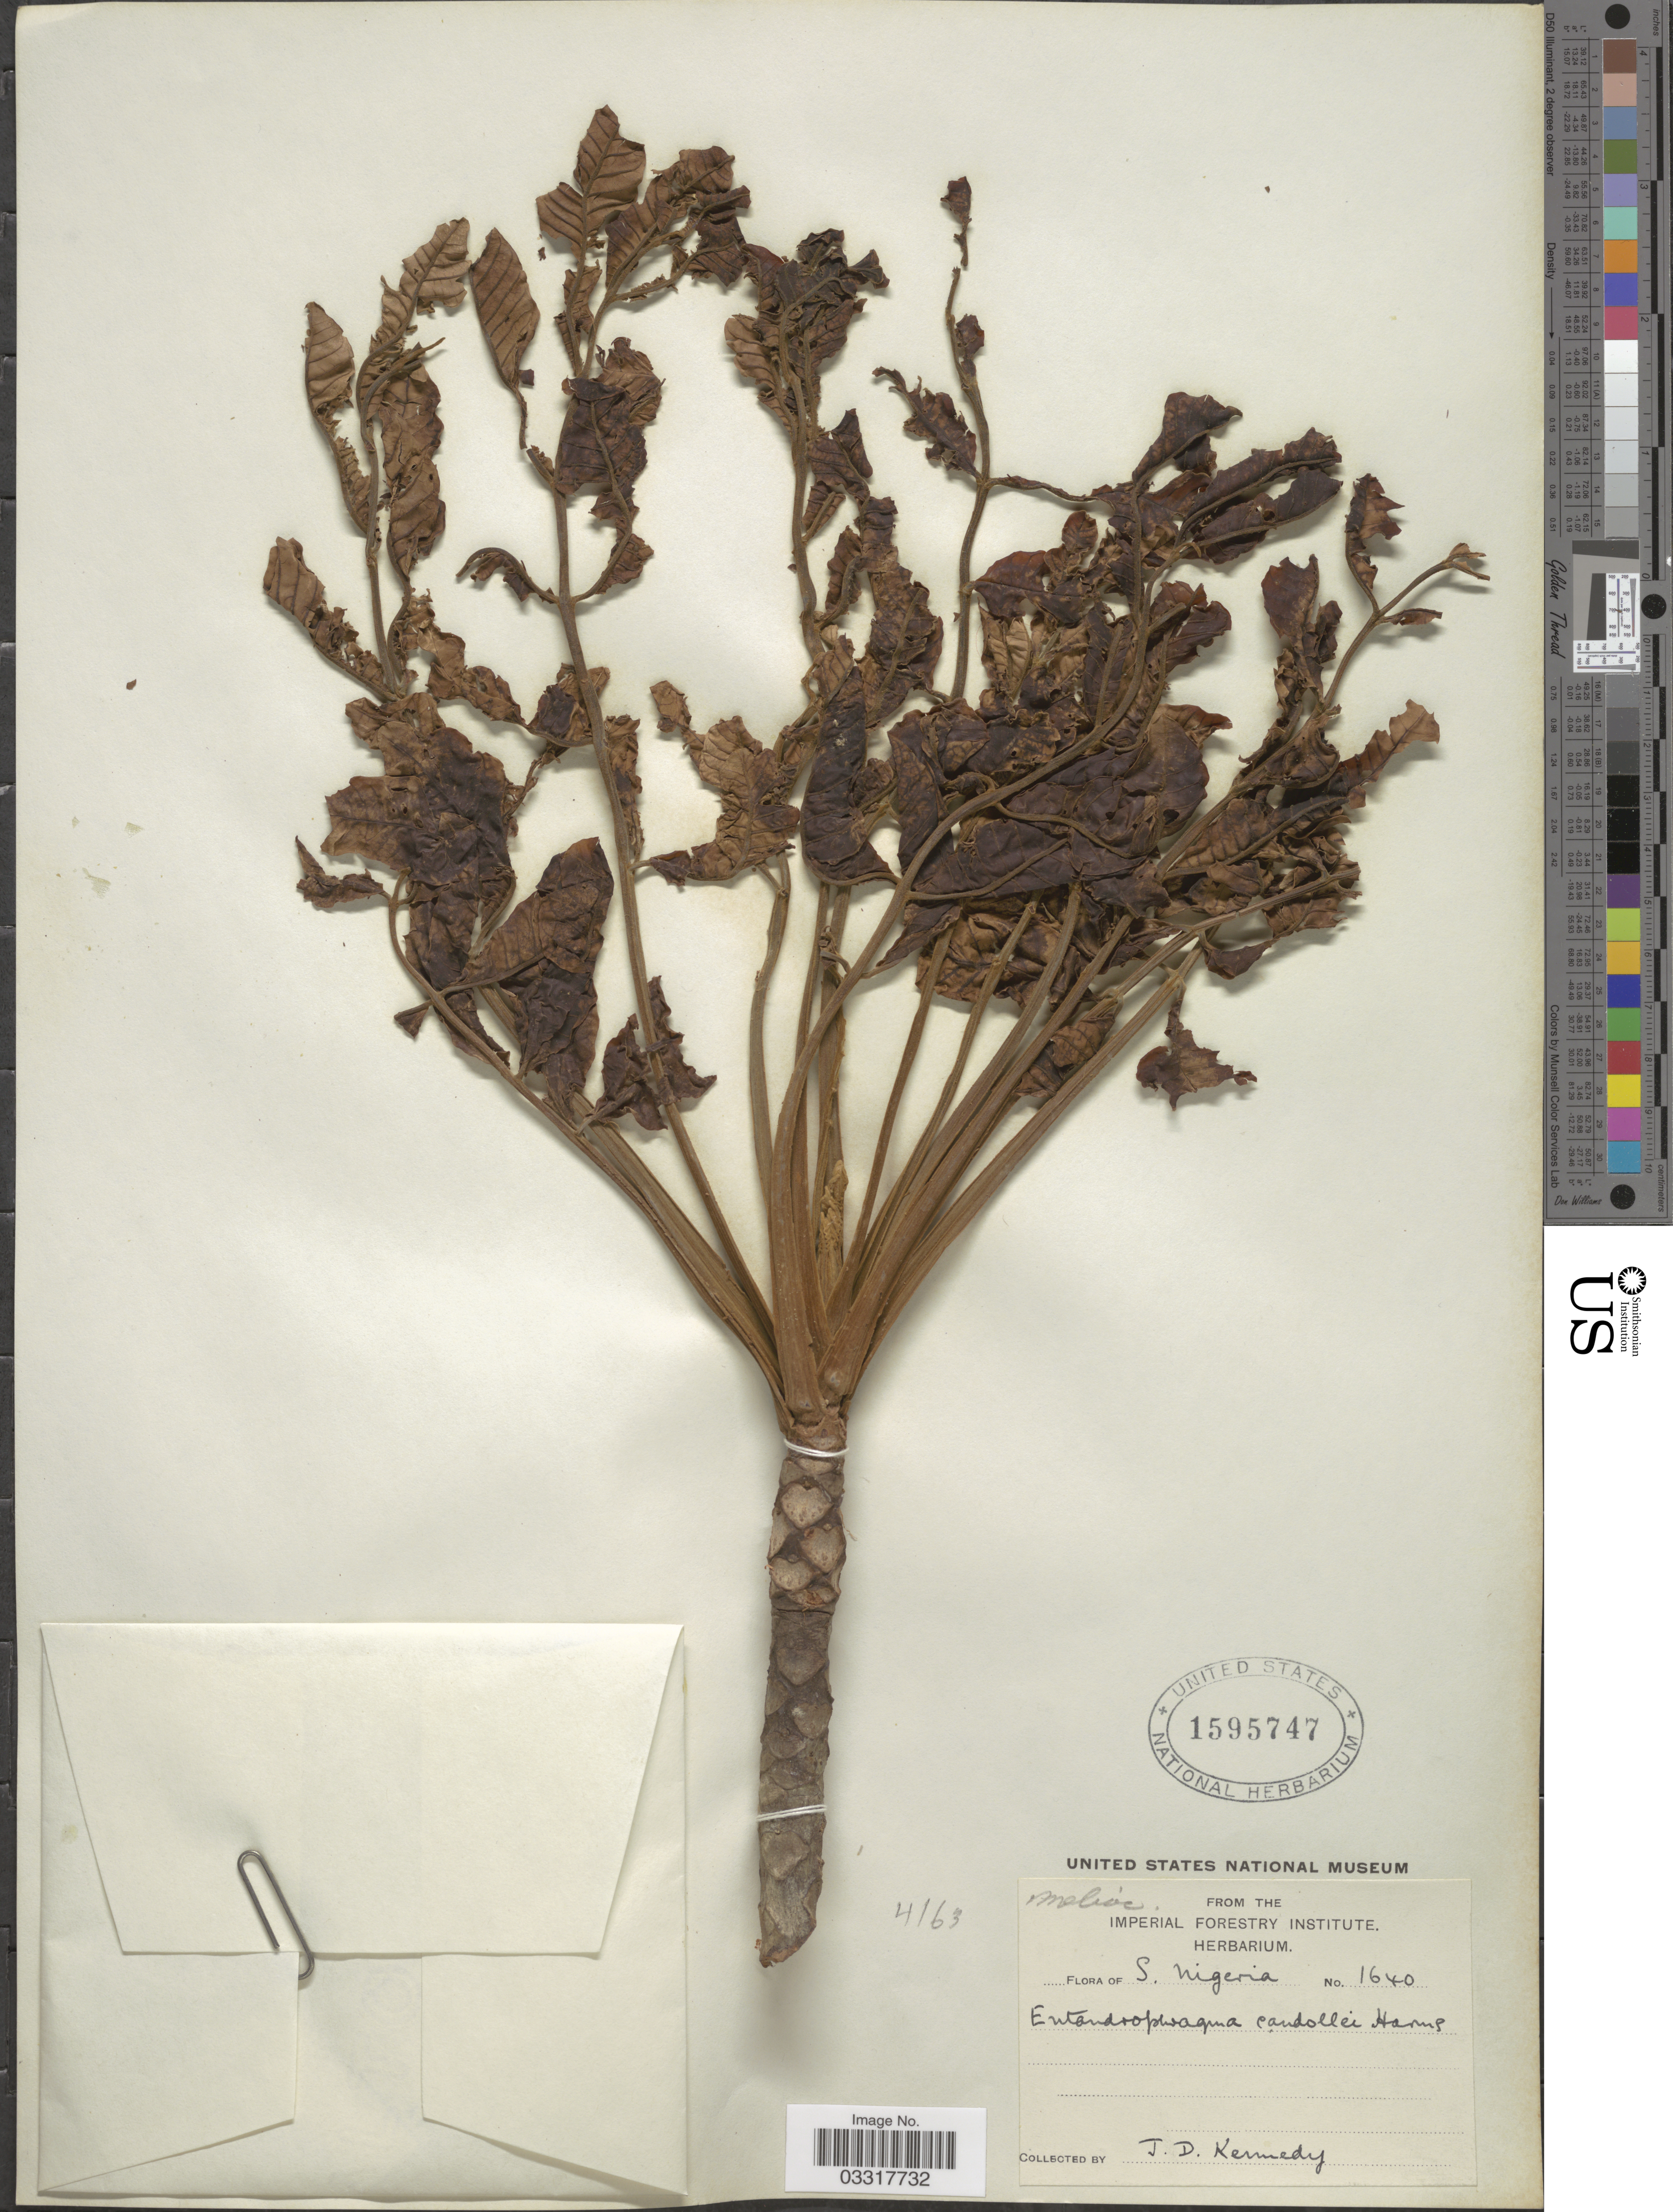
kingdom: Plantae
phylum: Tracheophyta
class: Magnoliopsida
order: Sapindales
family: Meliaceae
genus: Entandrophragma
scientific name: Entandrophragma candollei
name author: Harms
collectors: J. D. Kennedy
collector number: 1640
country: Nigeria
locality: S. Nigeria.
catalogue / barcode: US 1595747